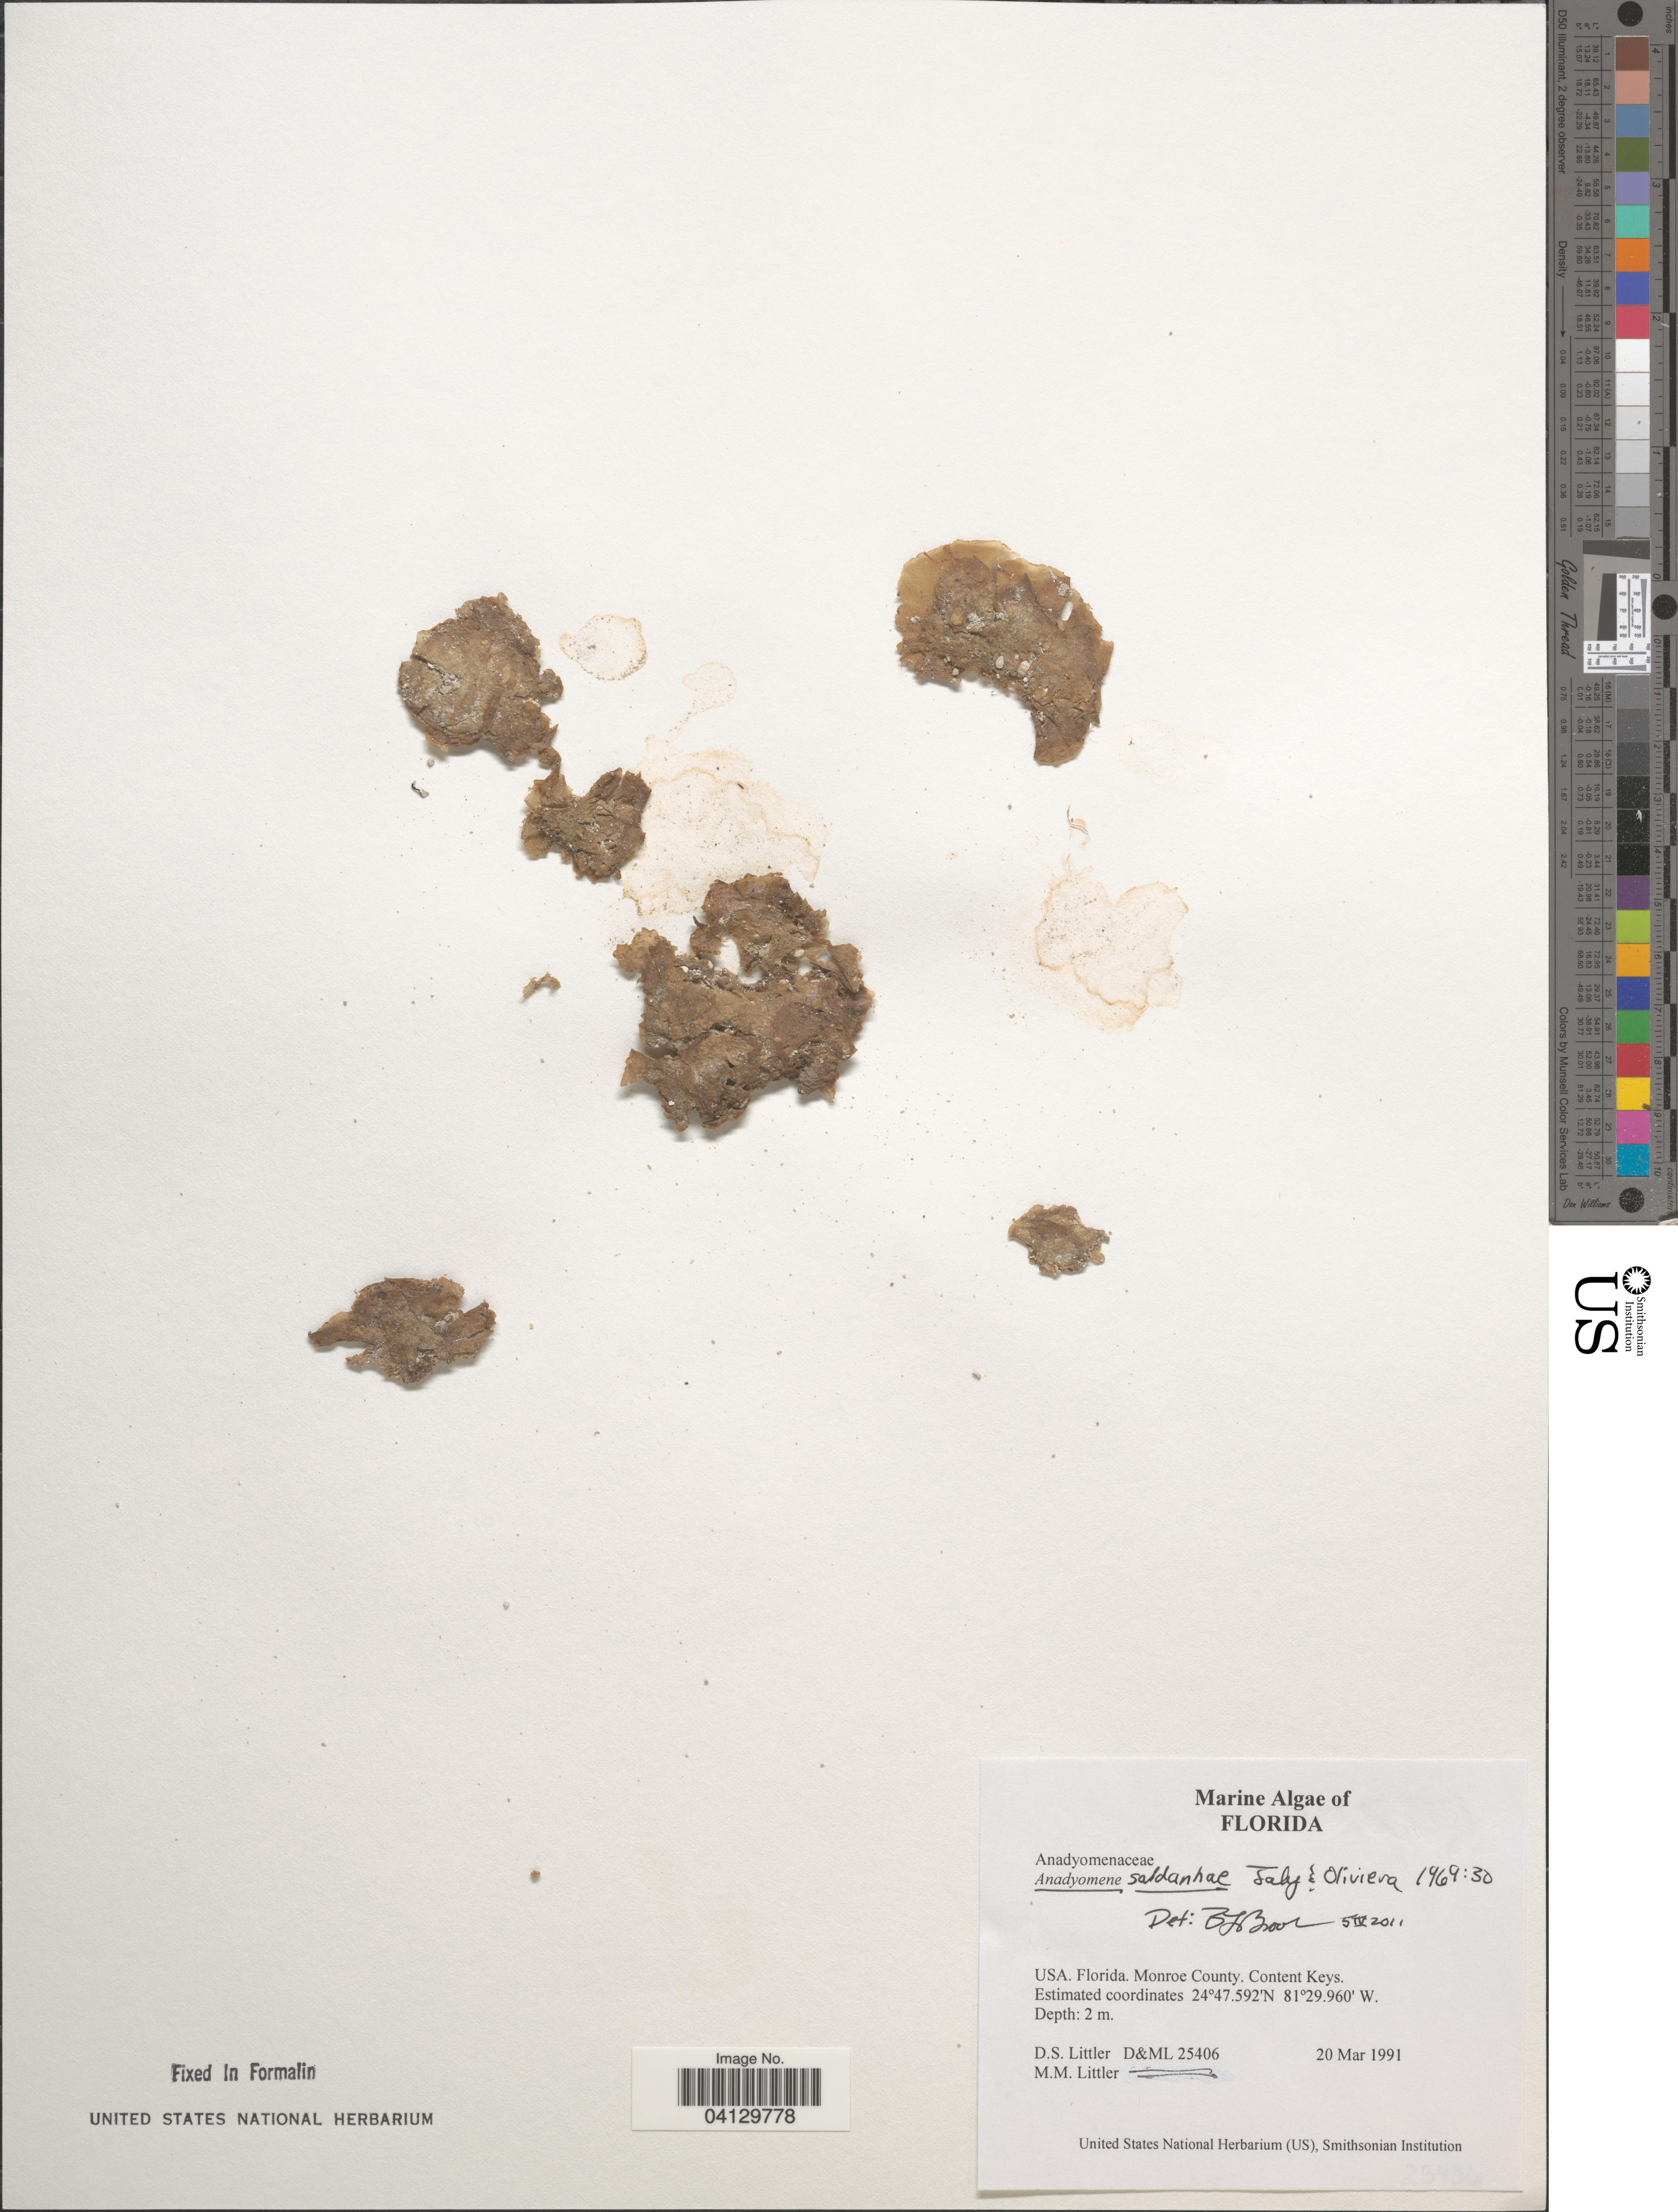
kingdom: Plantae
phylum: Chlorophyta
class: Ulvophyceae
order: Cladophorales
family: Anadyomenaceae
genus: Anadyomene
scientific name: Anadyomene saldanhae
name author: A.B. Joly & E.C. Oliveira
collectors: D. S. Littler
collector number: D&ML25406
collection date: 1991-03-20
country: United States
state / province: Florida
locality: Monroe County. Content Keys.